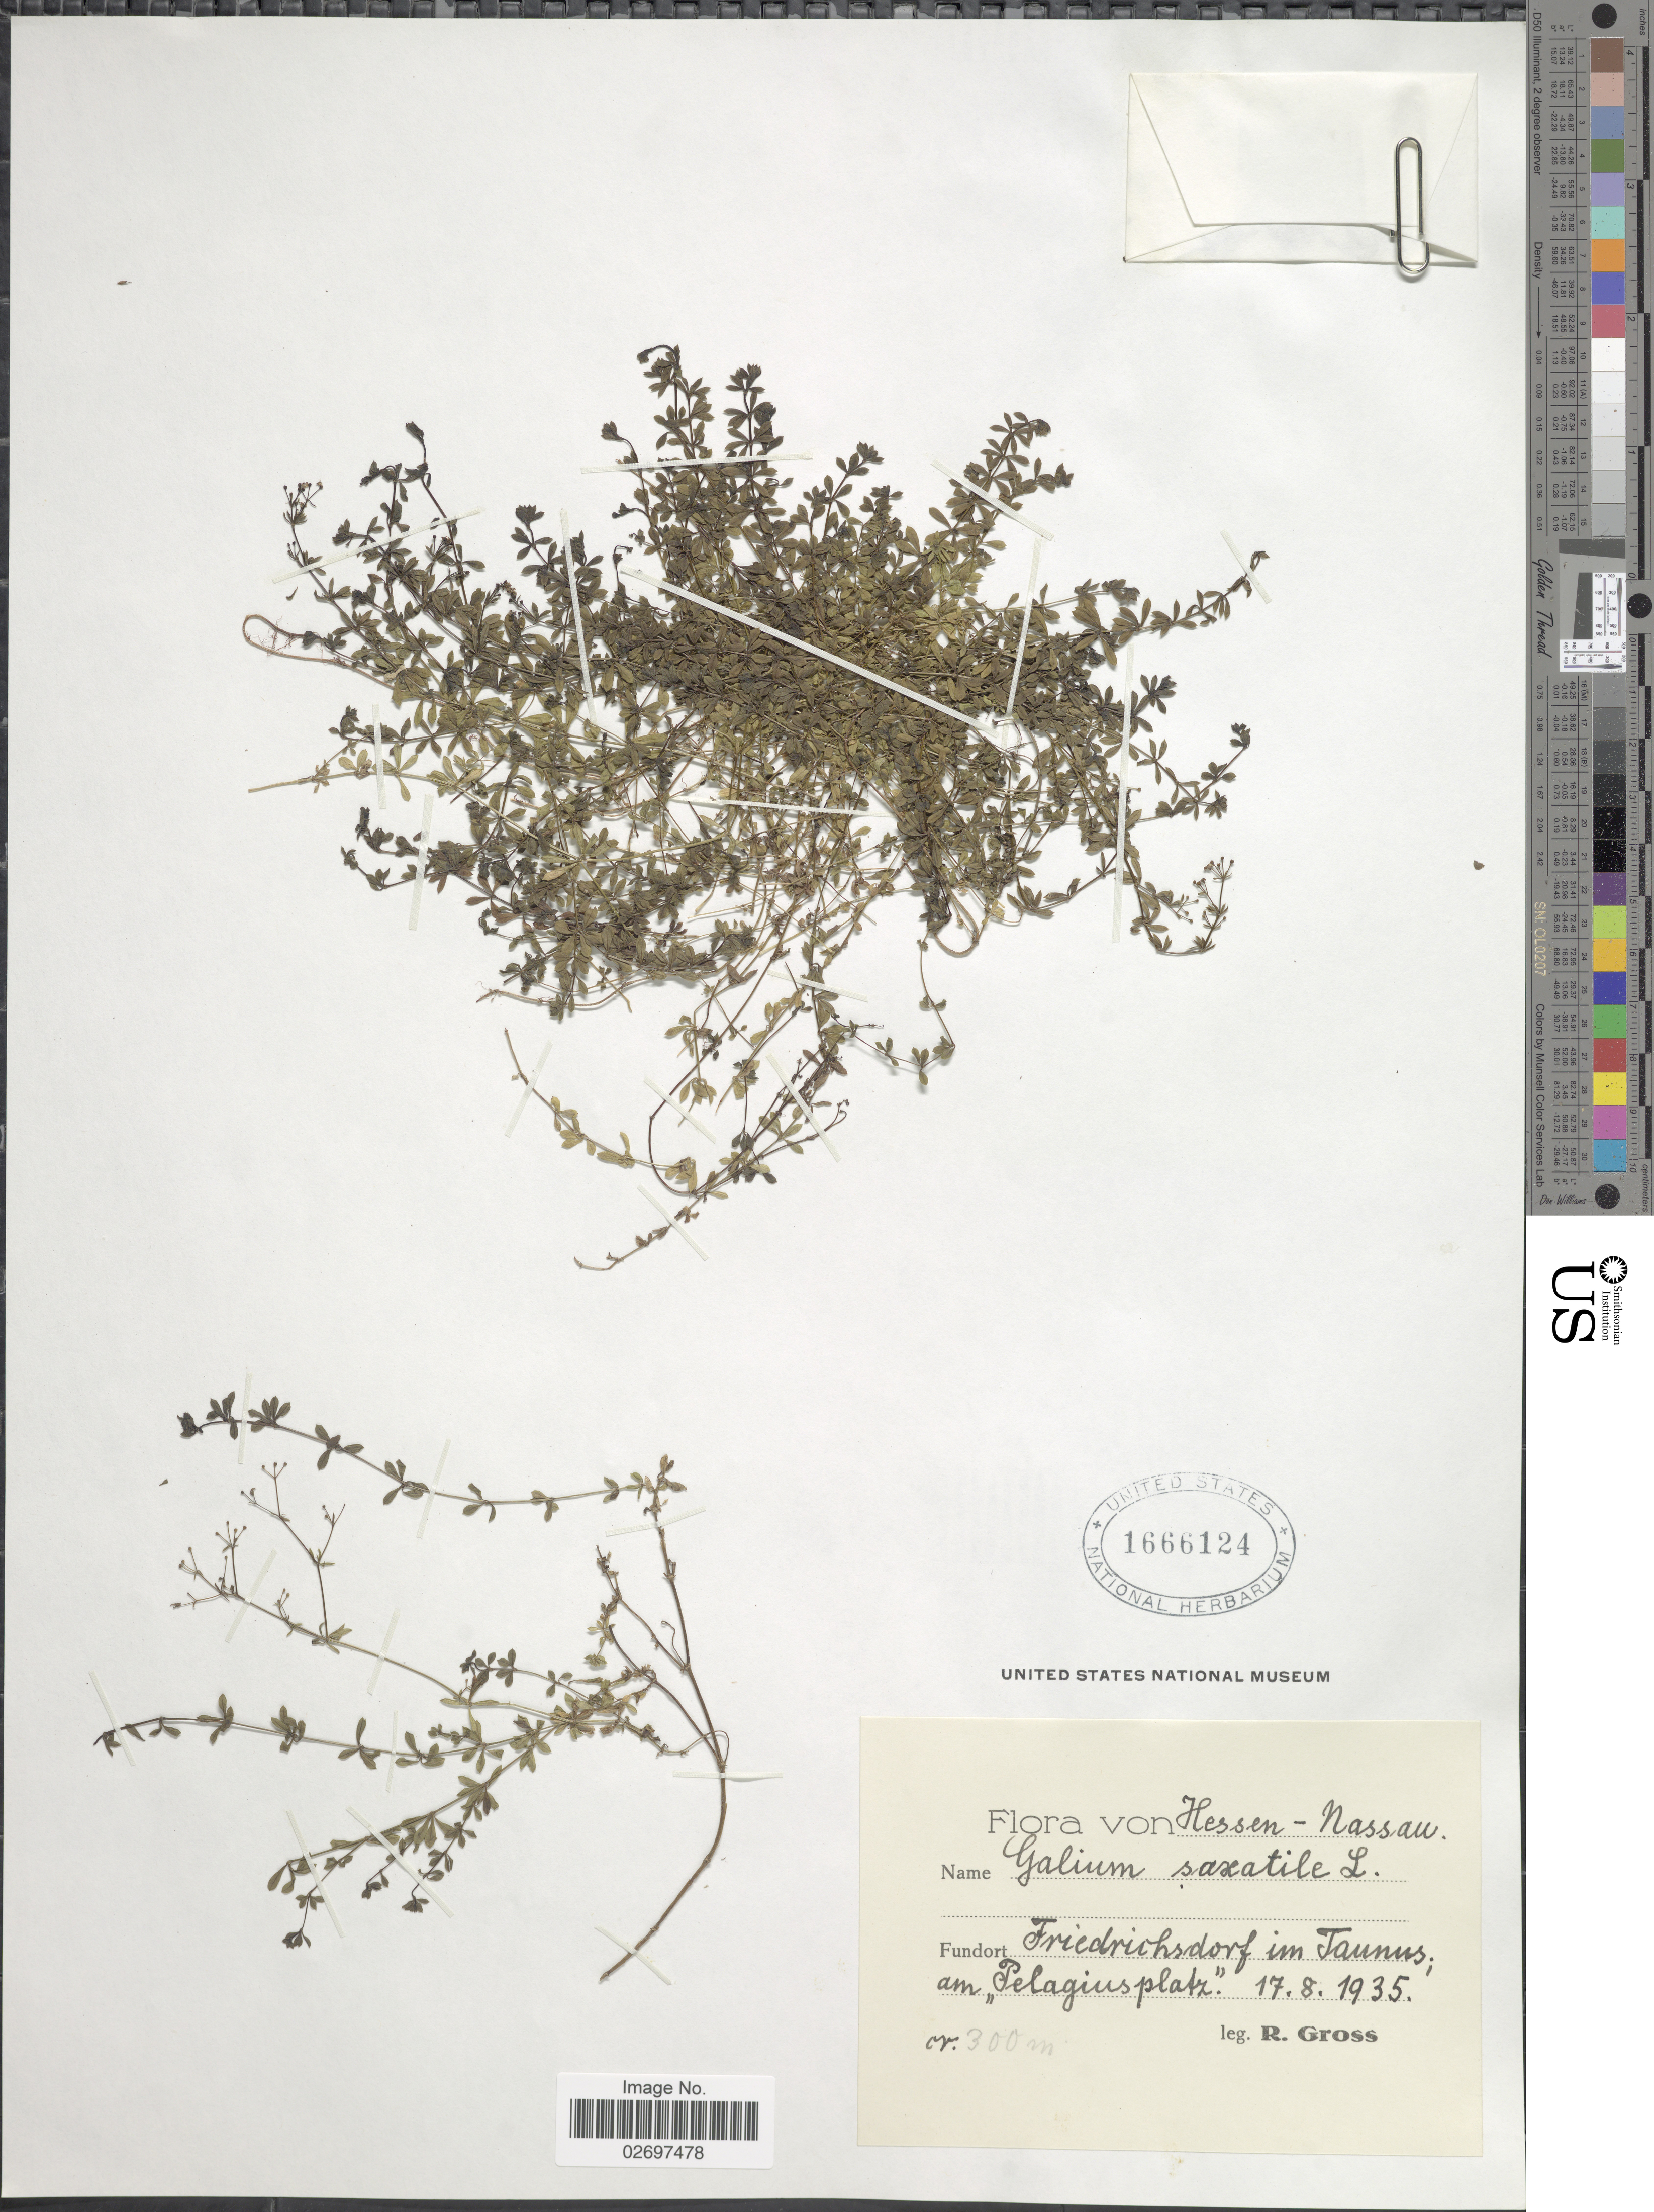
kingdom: Plantae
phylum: Tracheophyta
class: Magnoliopsida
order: Gentianales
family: Rubiaceae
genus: Galium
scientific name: Galium saxatile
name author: L.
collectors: R. Gross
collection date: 1935-08-17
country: Germany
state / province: Hesse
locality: Hessen-Nasau. Friedrichsdorf im Taunus; am "Felagiusplatz"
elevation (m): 300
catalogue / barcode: US 1666124